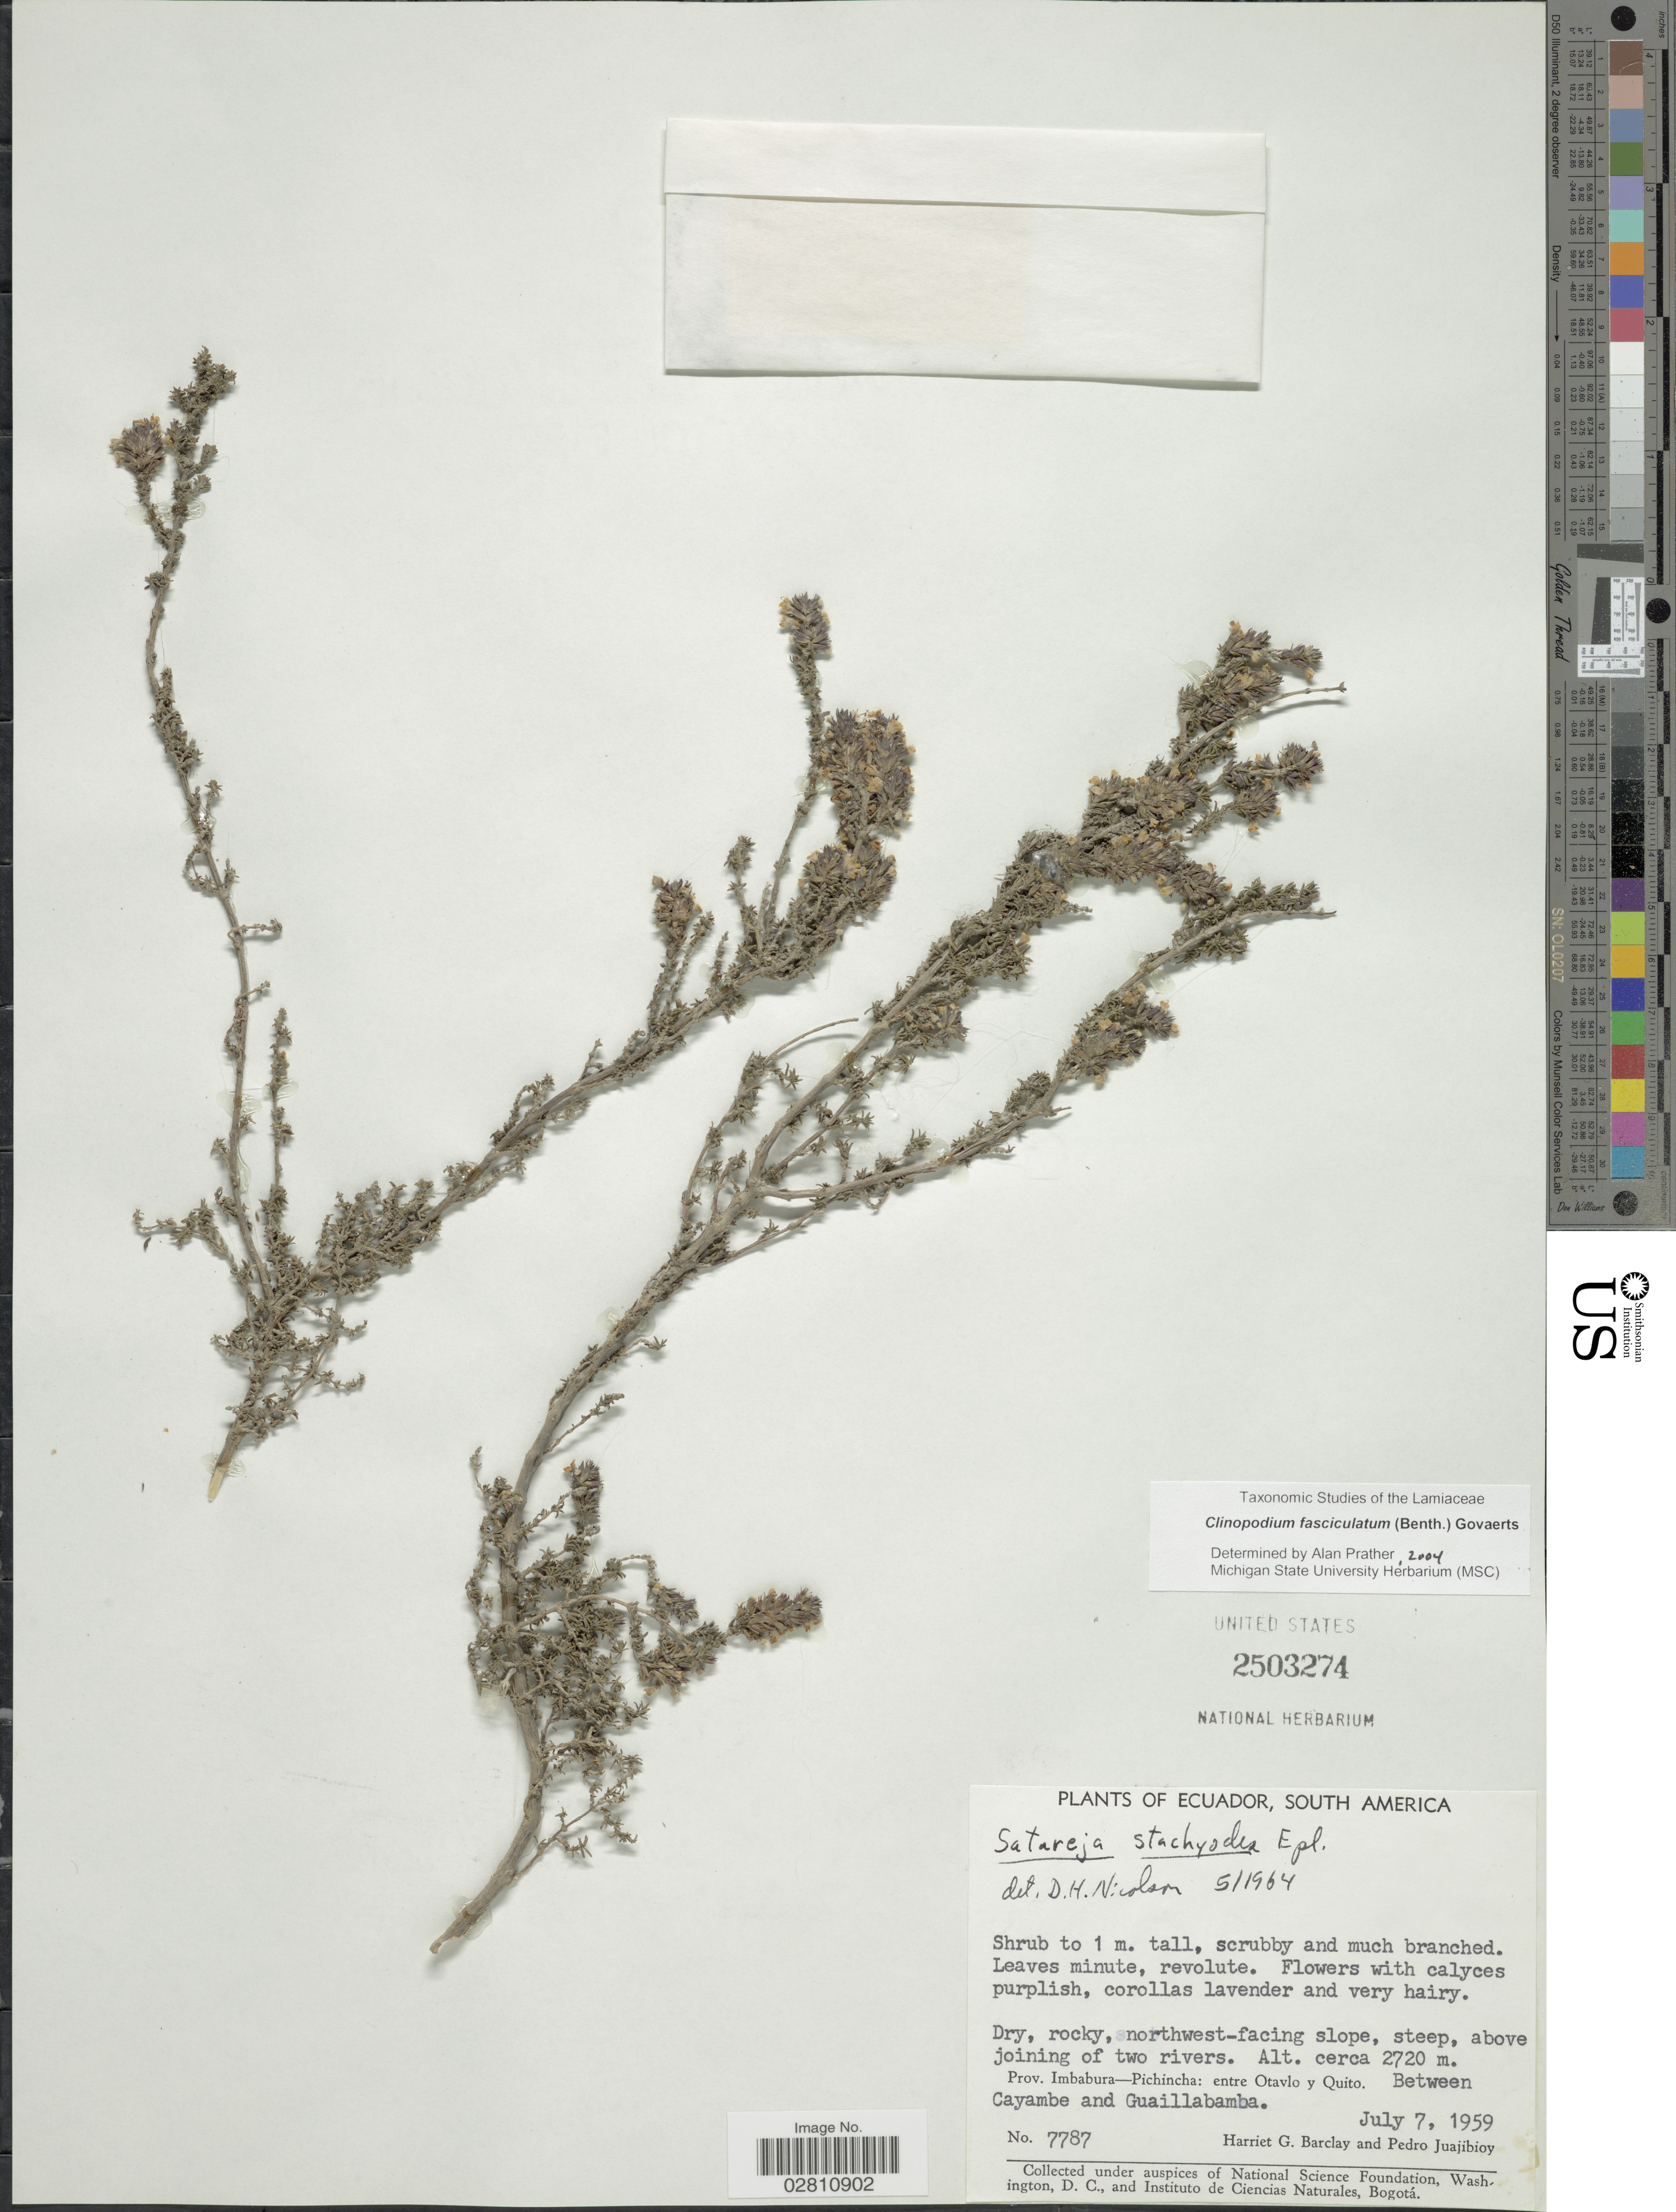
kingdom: Plantae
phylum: Tracheophyta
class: Magnoliopsida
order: Lamiales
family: Lamiaceae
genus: Clinopodium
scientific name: Clinopodium fasciculatum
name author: (Benth.) Govaerts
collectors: H. G. Barclay & P. Juajibioy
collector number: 7787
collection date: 1959-07-07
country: Ecuador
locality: Prov. Imbabura-Pichincha: entre Otavlo y Quito. Between Cayambe and Guaillabamba.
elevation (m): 2720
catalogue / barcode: US 2503274